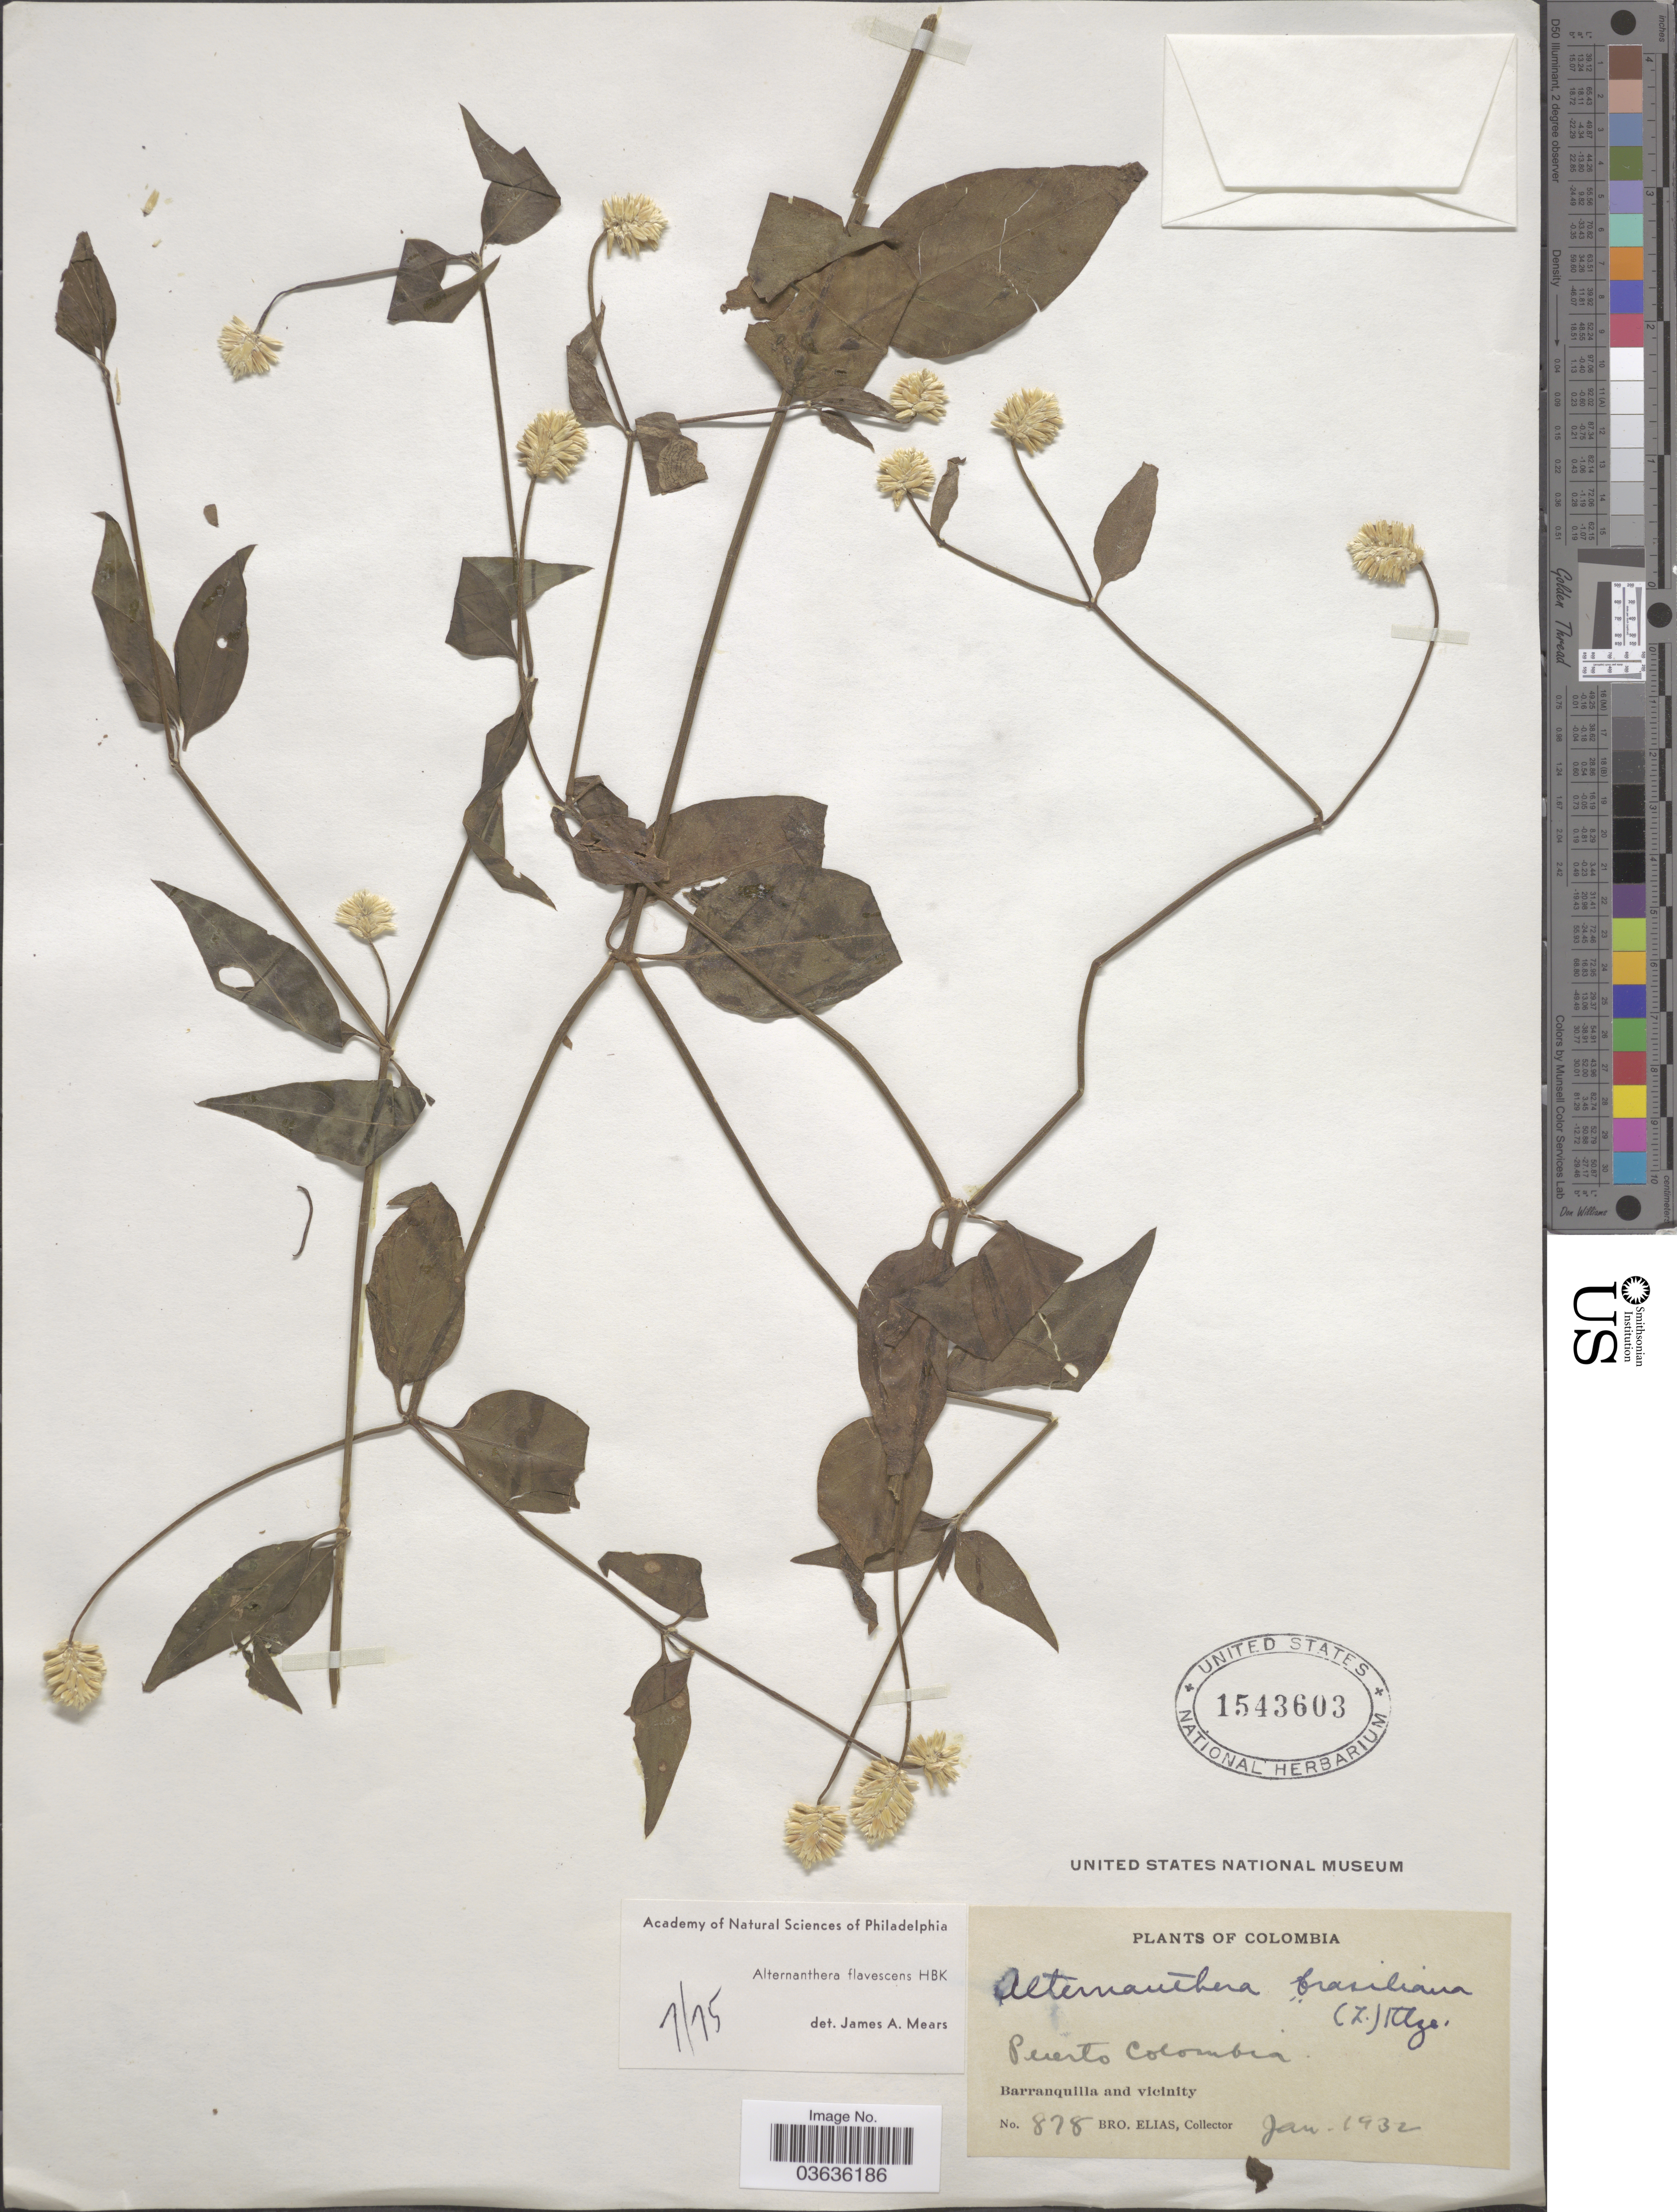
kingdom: Plantae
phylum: Tracheophyta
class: Magnoliopsida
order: Caryophyllales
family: Amaranthaceae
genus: Alternanthera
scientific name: Alternanthera flavescens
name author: Kunth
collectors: Bro. Elias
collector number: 878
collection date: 1932-01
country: Colombia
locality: Puerto Colombia. Barranquilla and vicinity.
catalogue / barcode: US 1543603